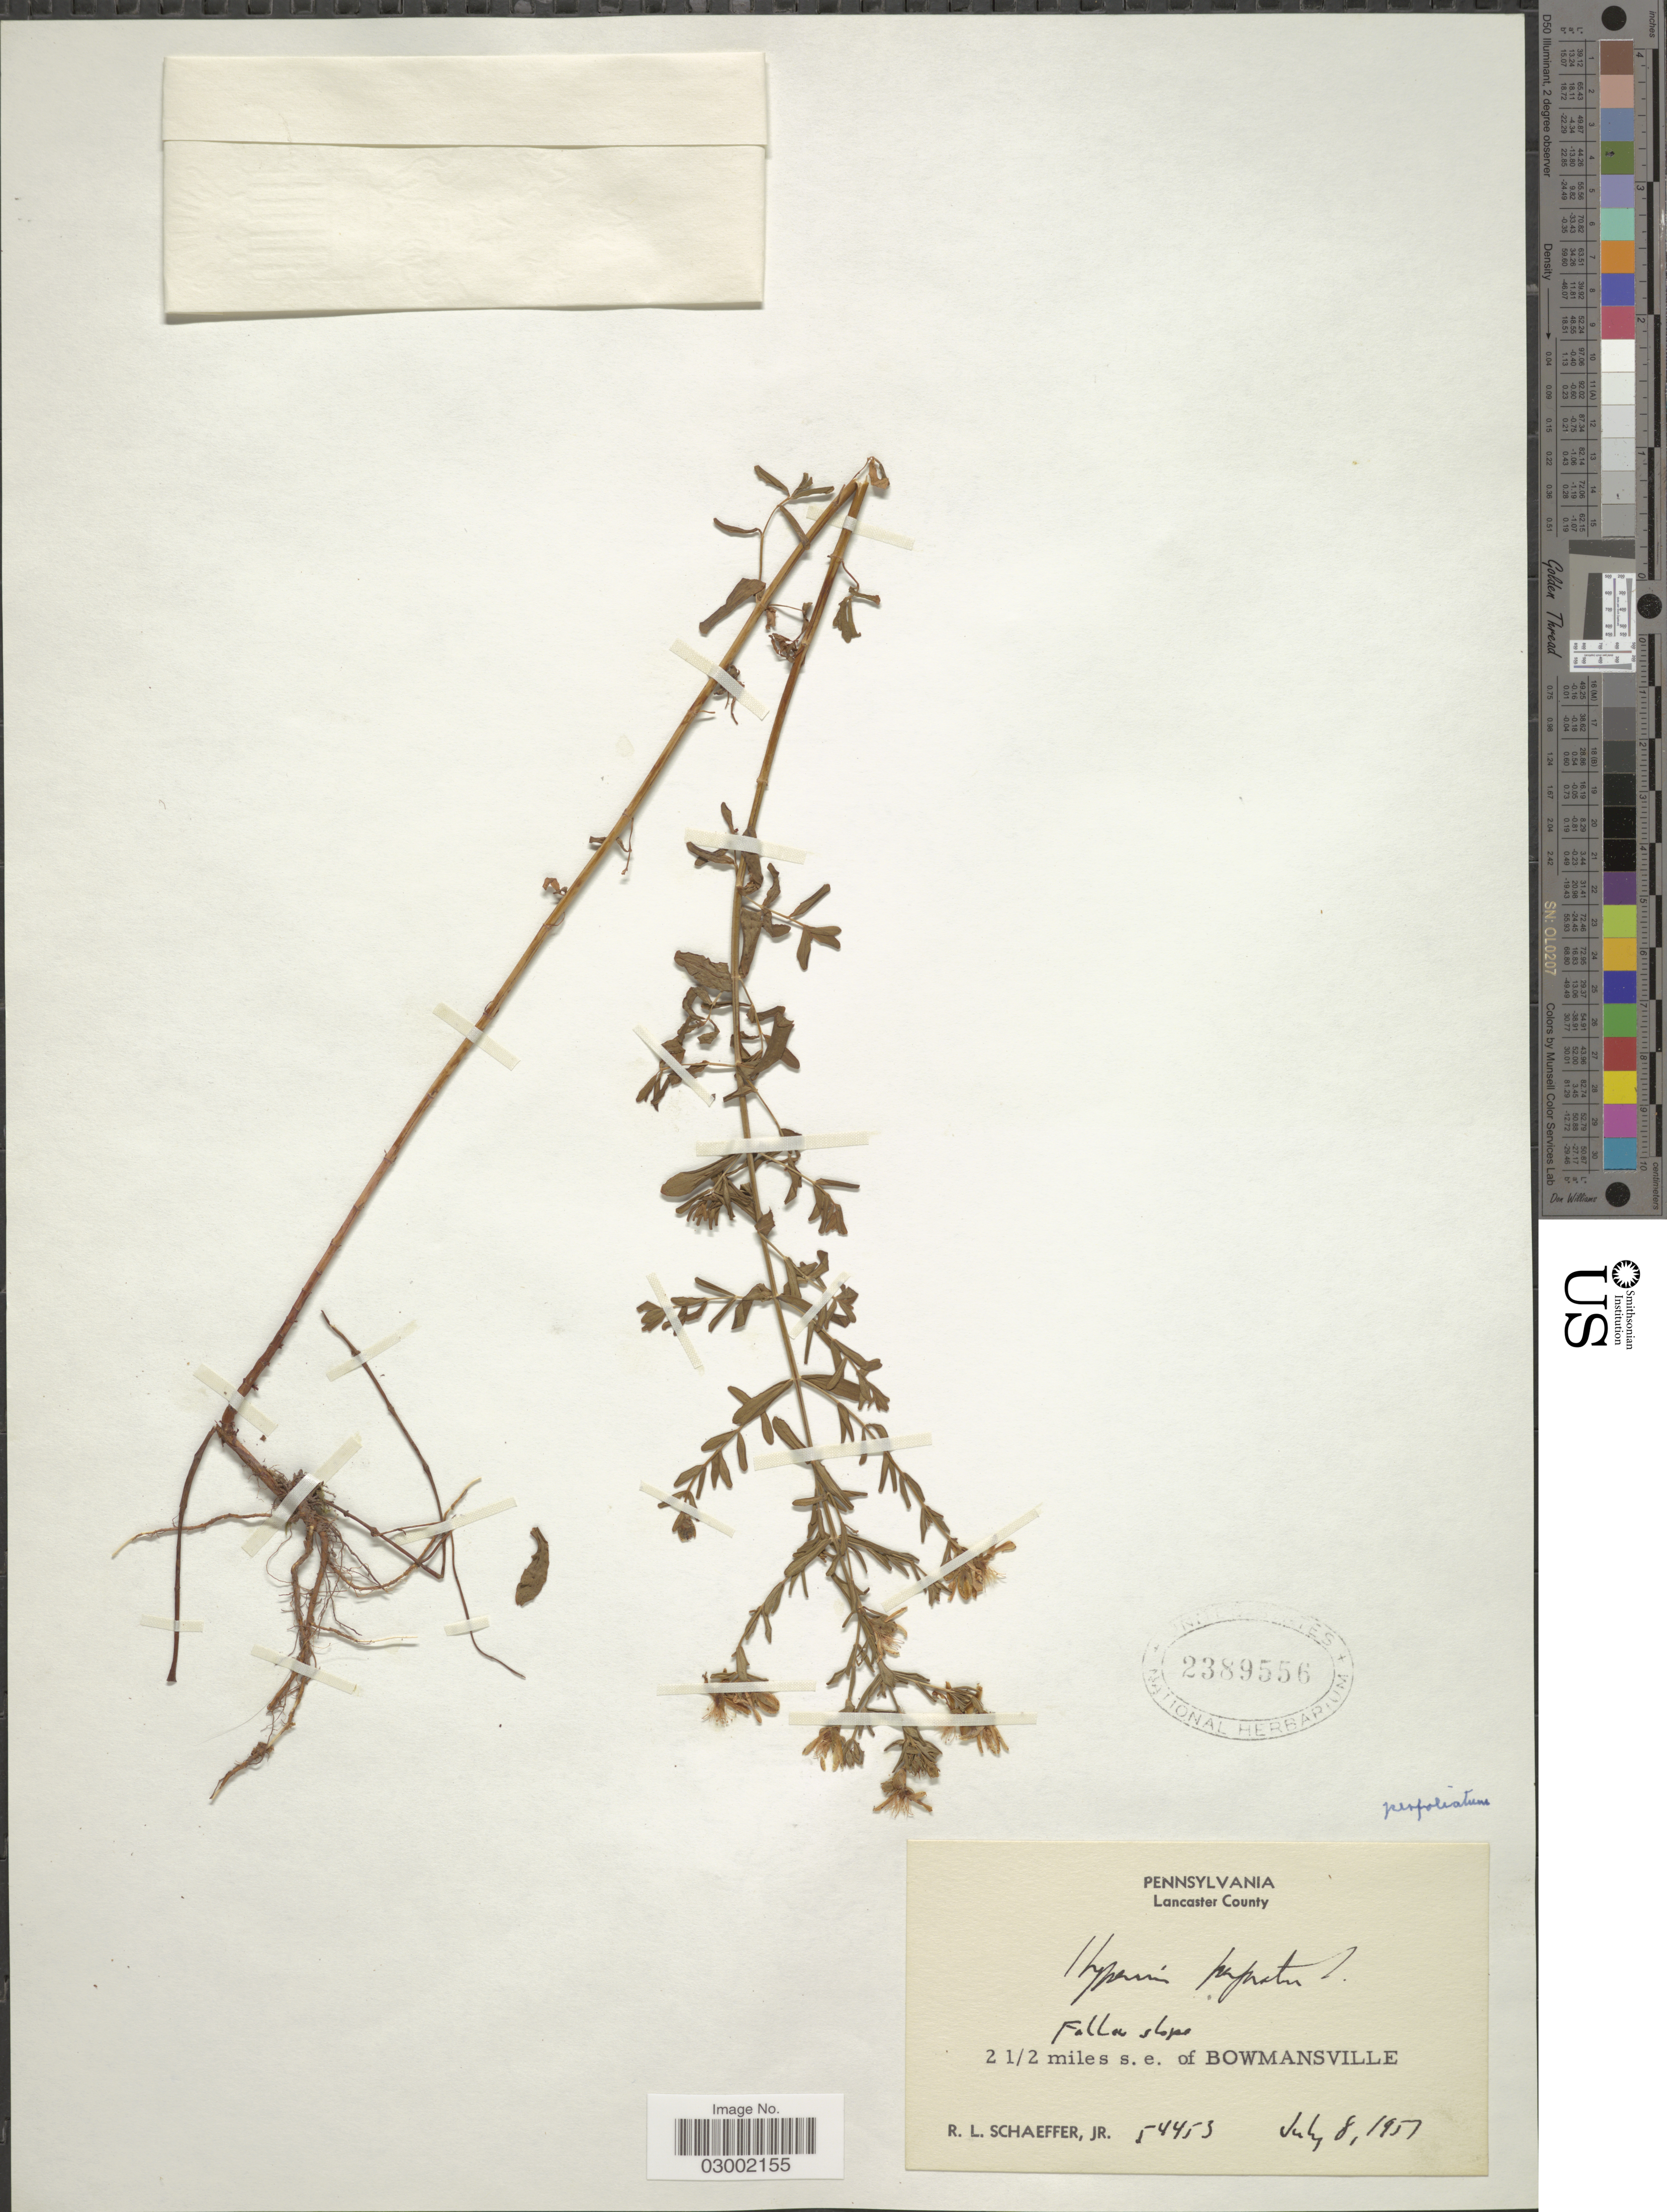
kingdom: Plantae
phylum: Tracheophyta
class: Magnoliopsida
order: Malpighiales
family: Hypericaceae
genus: Hypericum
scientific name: Hypericum perforatum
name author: L.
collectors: R. L. Schaeffer Jr.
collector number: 54453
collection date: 1951-07-08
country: United States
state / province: Pennsylvania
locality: Lancaster County. 2 1/2 miles s.e. of Bowmansville.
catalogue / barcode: US 2389556